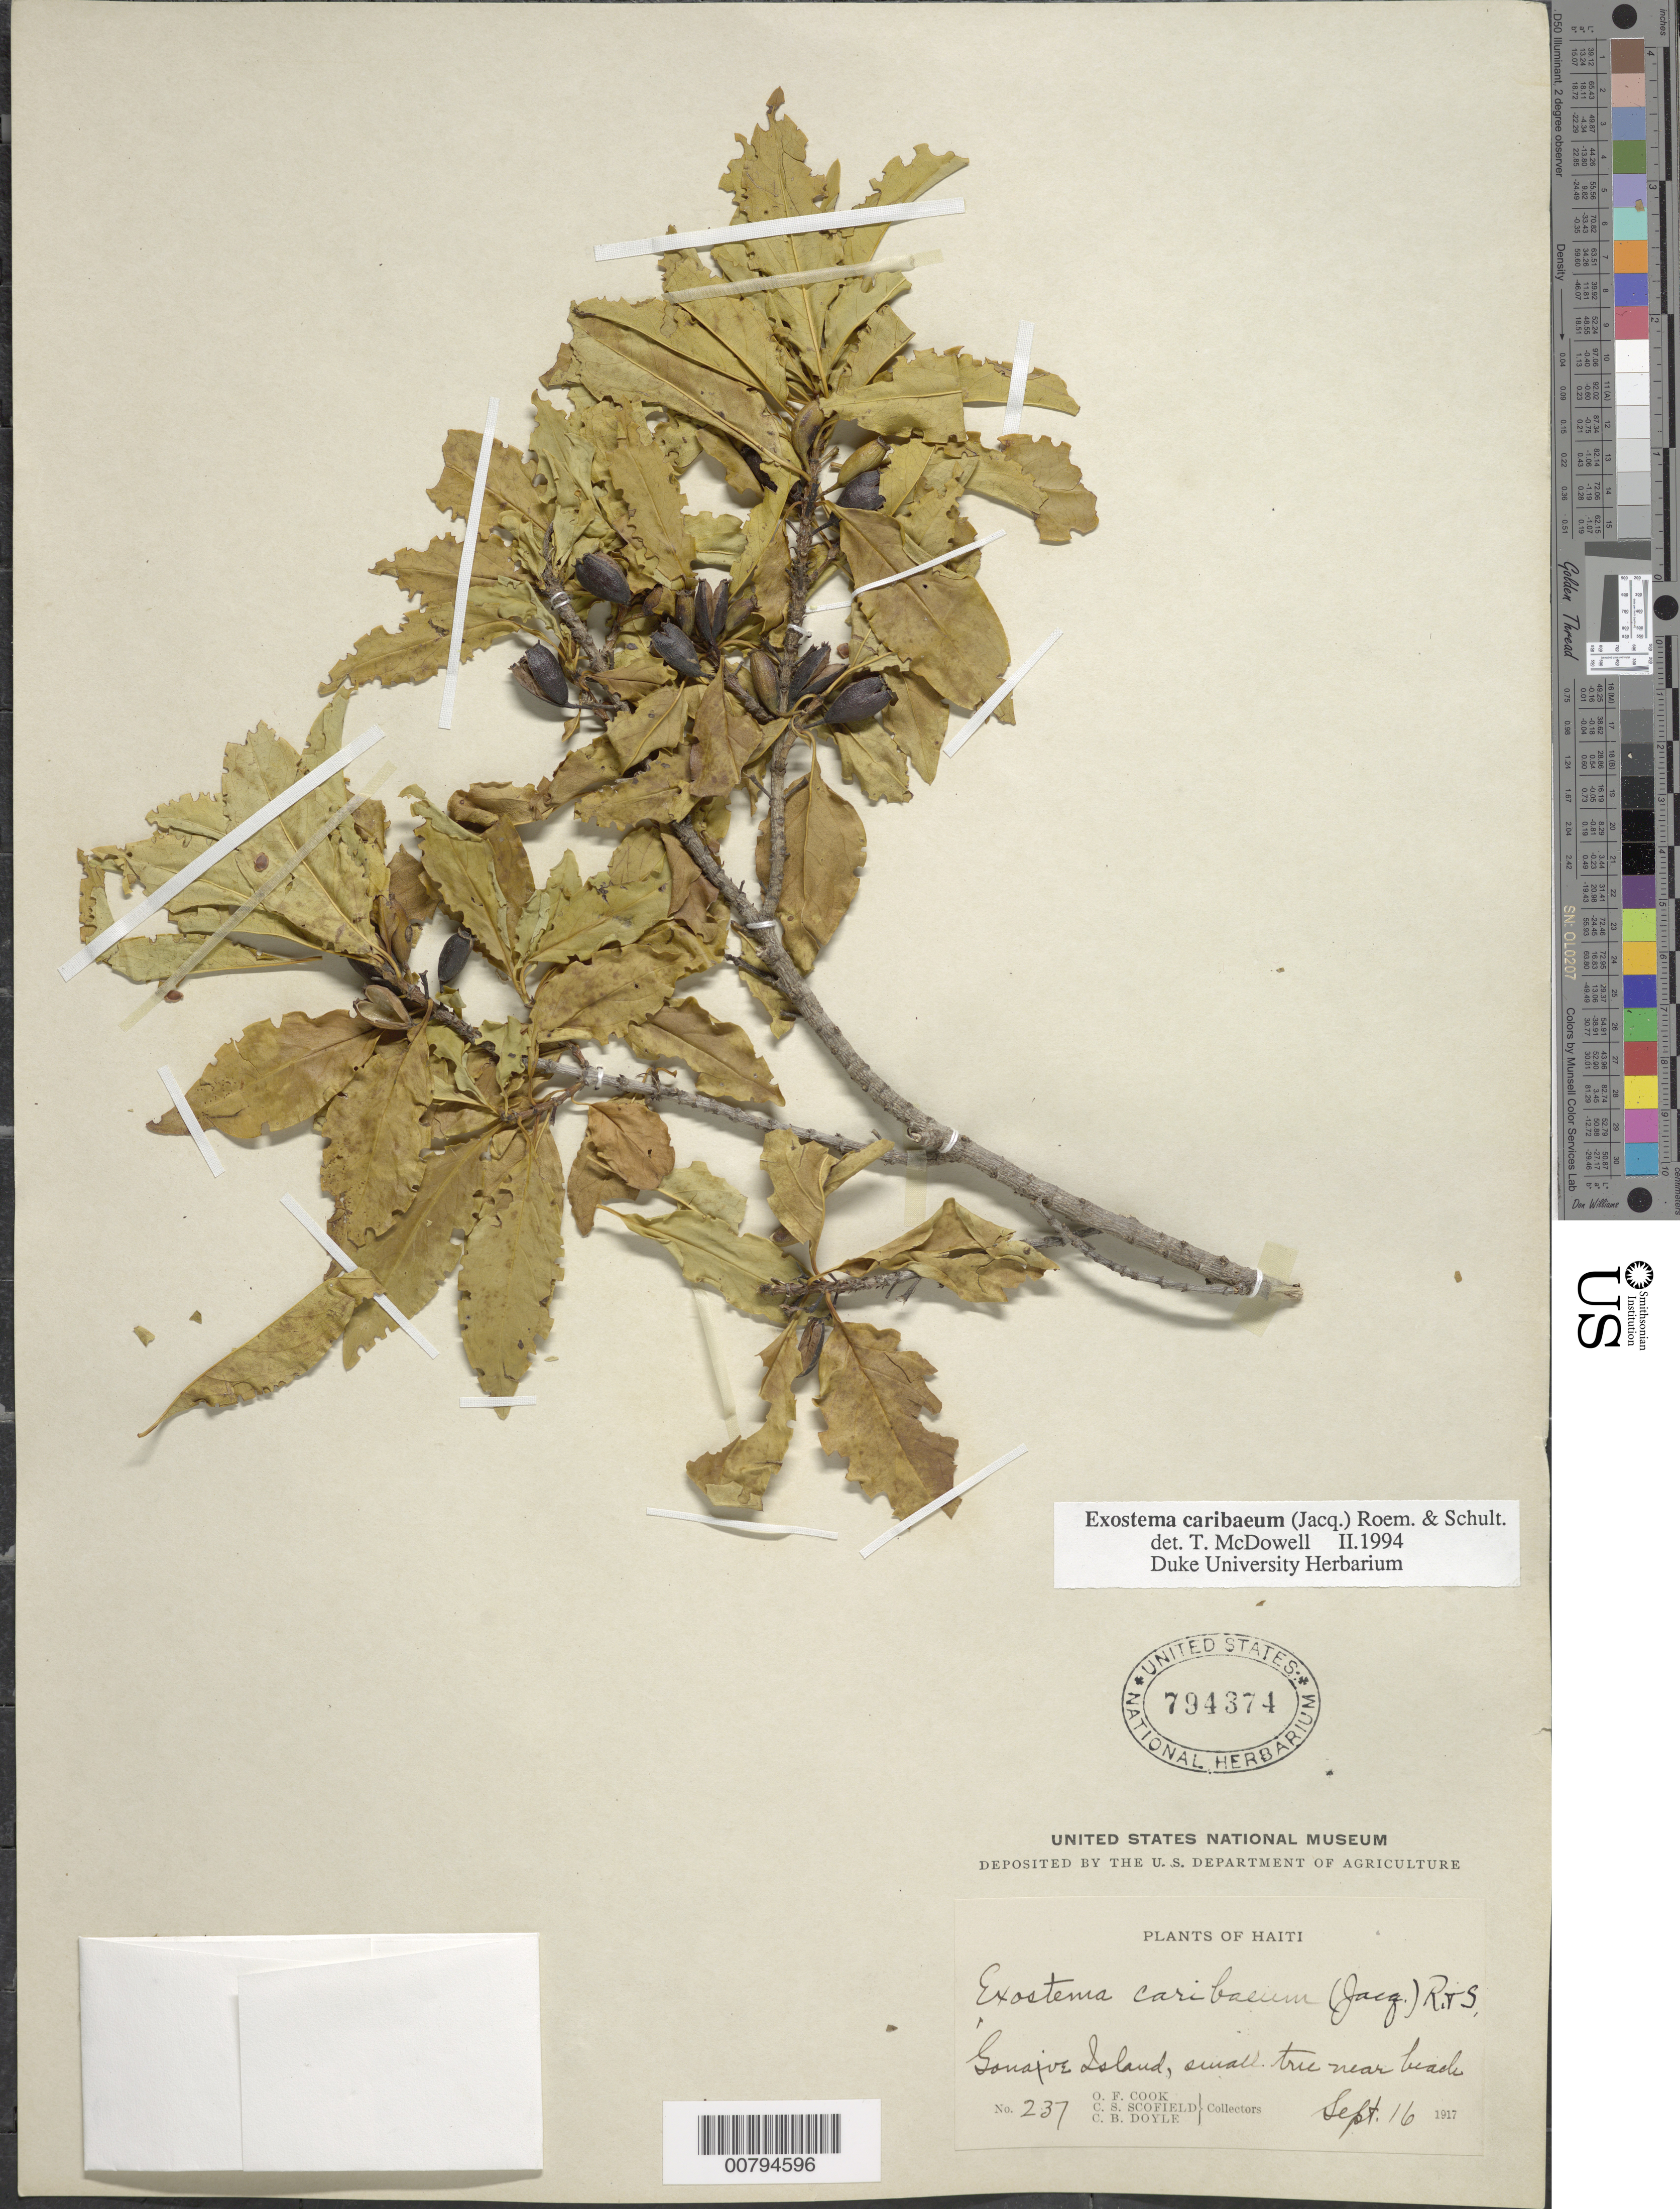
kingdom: Plantae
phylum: Tracheophyta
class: Magnoliopsida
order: Gentianales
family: Rubiaceae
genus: Exostema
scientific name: Exostema caribaeum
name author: (Jacq.) Roem. & Schult.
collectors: O. F. Cook, C. Scofield & C. Doyle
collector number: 237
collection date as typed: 16 Sep 1917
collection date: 1917-09-16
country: Haiti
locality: Ganave Island, near beach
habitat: Near beach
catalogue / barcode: US 794374